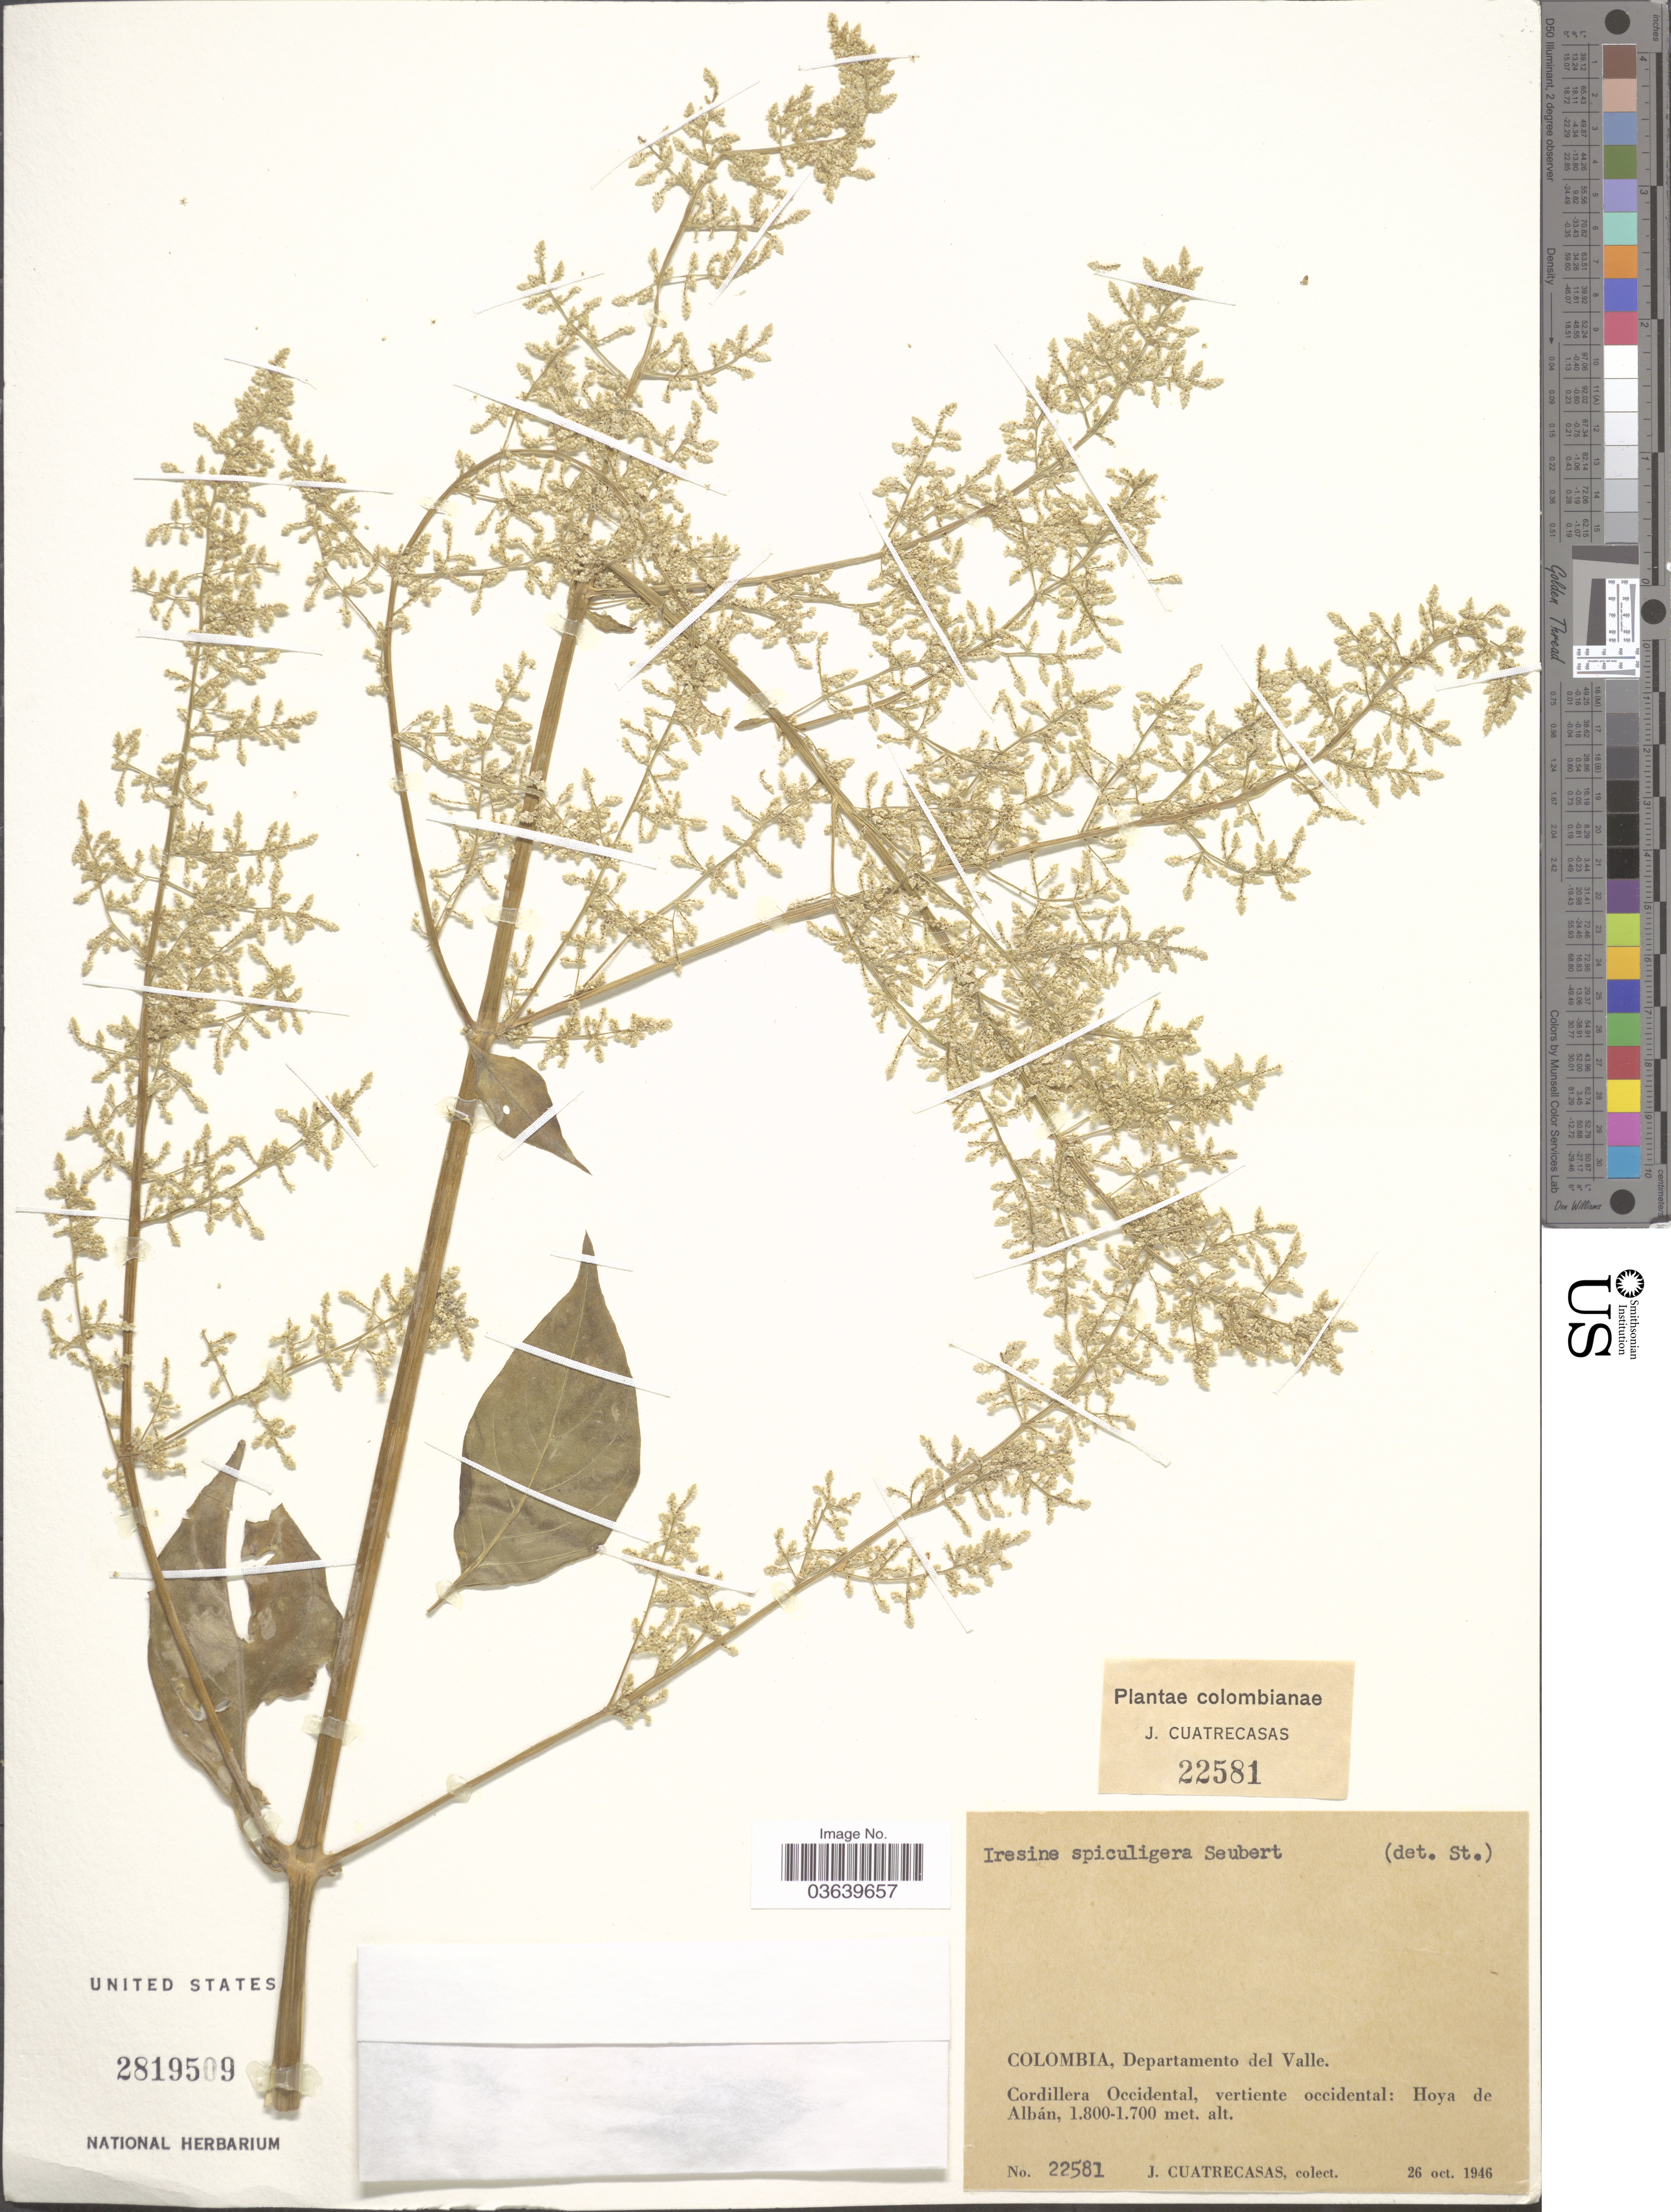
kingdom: Plantae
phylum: Tracheophyta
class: Magnoliopsida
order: Caryophyllales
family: Amaranthaceae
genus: Iresine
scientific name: Iresine spiculigera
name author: Seub.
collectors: J. Cuatrecasas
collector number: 22581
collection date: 1946-10-26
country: Colombia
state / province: Valle del Cauca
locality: Departamento del Valle. Cordillera Occidental, vertiente occidental: Hoya de Albán.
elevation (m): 1700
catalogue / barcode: US 2819509